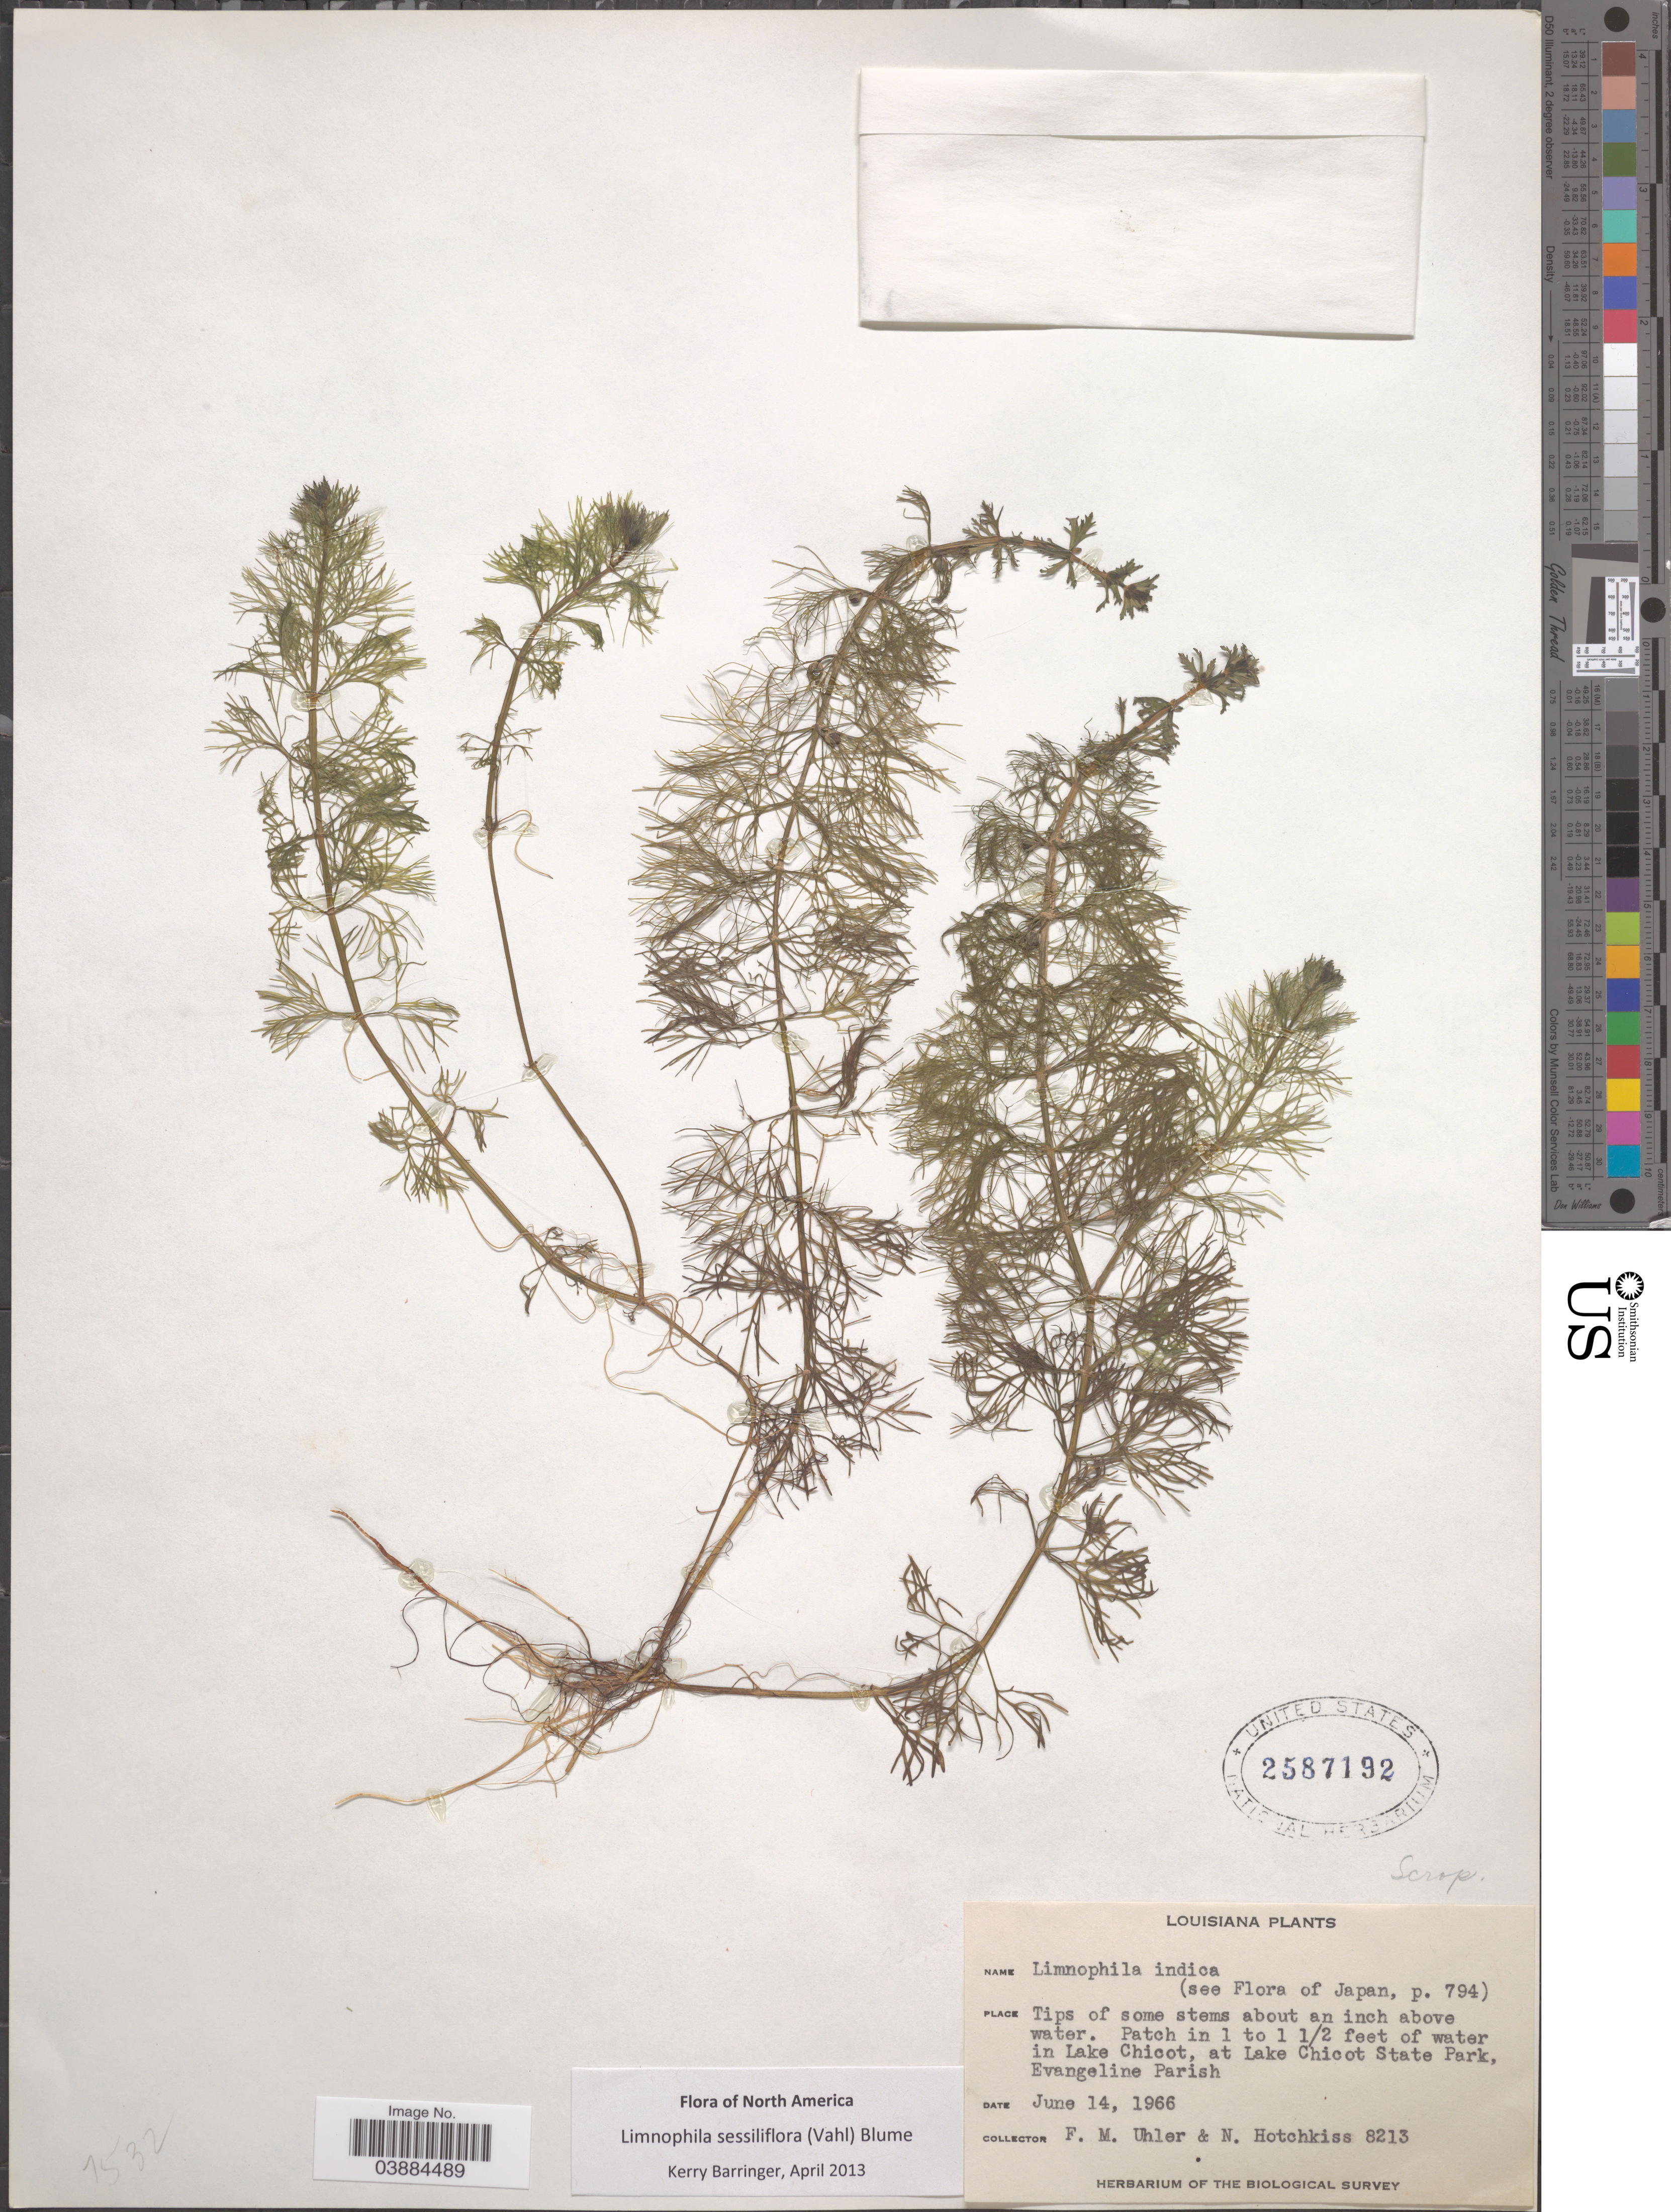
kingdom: Plantae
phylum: Tracheophyta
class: Magnoliopsida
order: Lamiales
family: Plantaginaceae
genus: Limnophila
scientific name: Limnophila sessiliflora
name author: (Vahl) Blume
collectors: F. M. Uhler & N. Hotchkiss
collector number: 8213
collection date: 1966-06-14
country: United States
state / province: Louisiana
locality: Patch in 1 to 1 ½ feet of water in Lake Chicot, at Lake Chicot State Park, Evangeline Parish.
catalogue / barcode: US 2587192